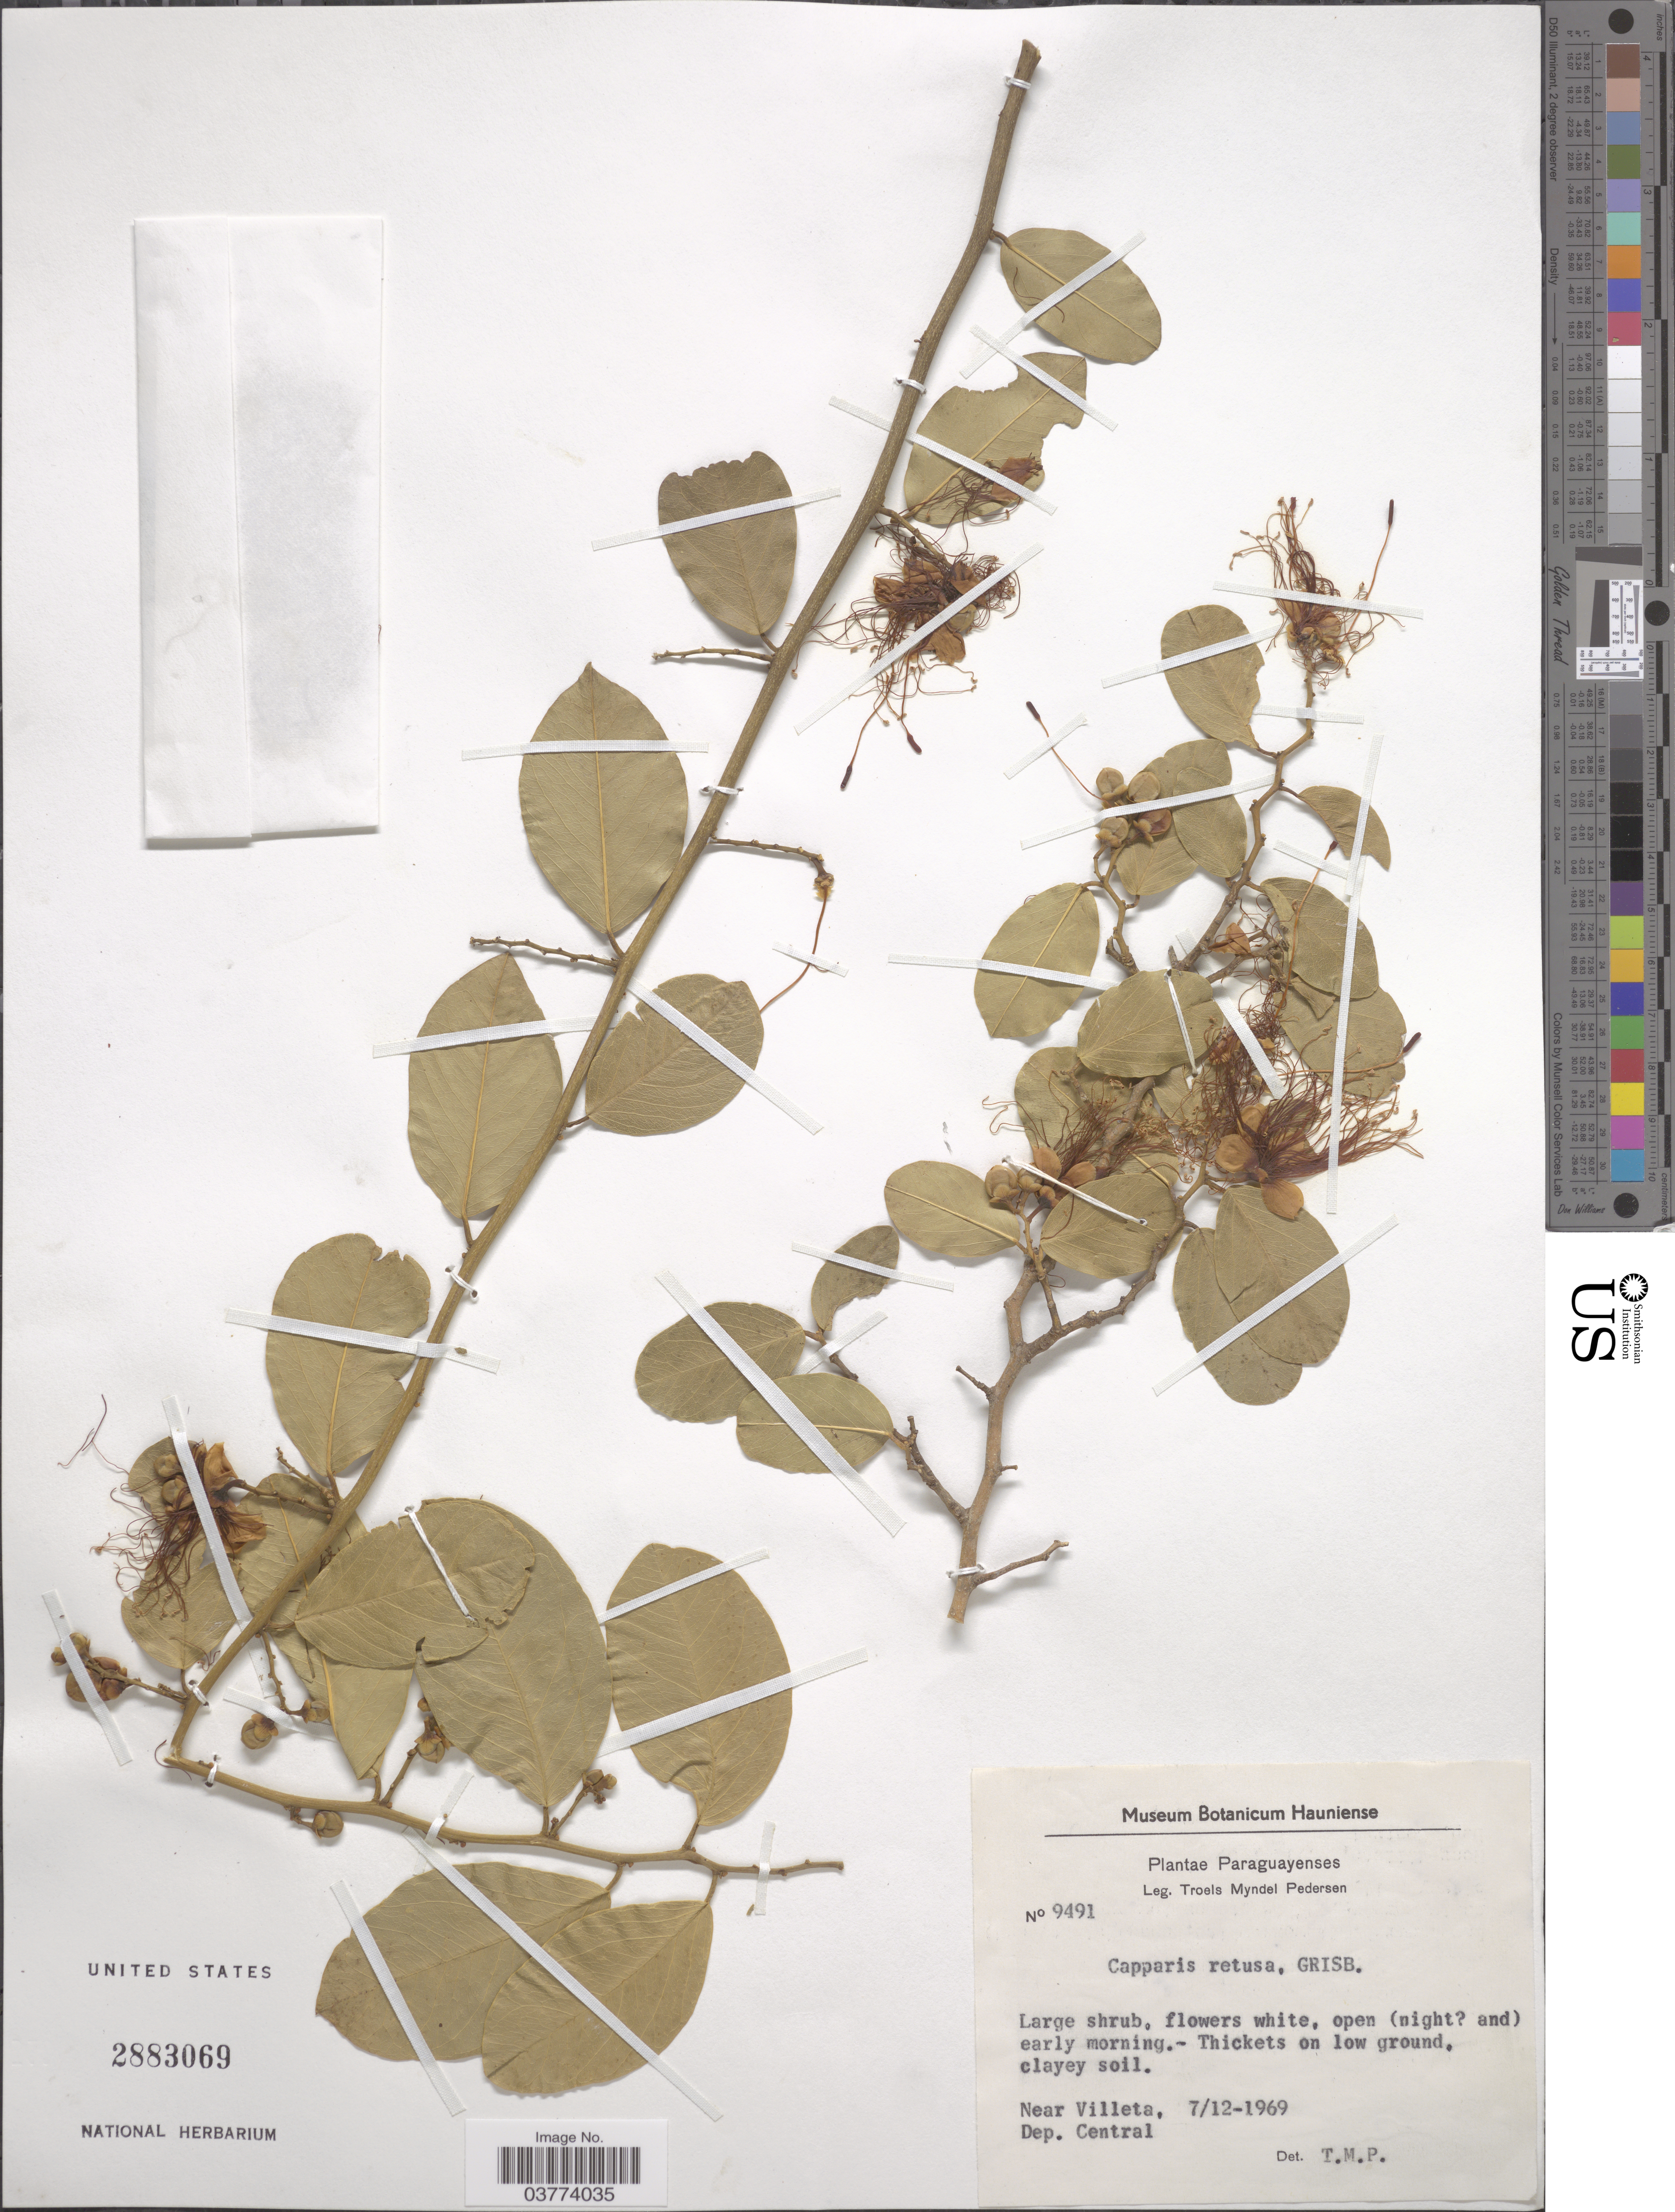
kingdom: Plantae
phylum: Tracheophyta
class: Magnoliopsida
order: Brassicales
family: Capparaceae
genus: Cynophalla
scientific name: Cynophalla retusa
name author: (Griseb.) Cornejo & Iltis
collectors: T. Pederson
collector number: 9491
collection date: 1969-12-07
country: Paraguay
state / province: Central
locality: Near Villeta, Dep. Central.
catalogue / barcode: US 2883069